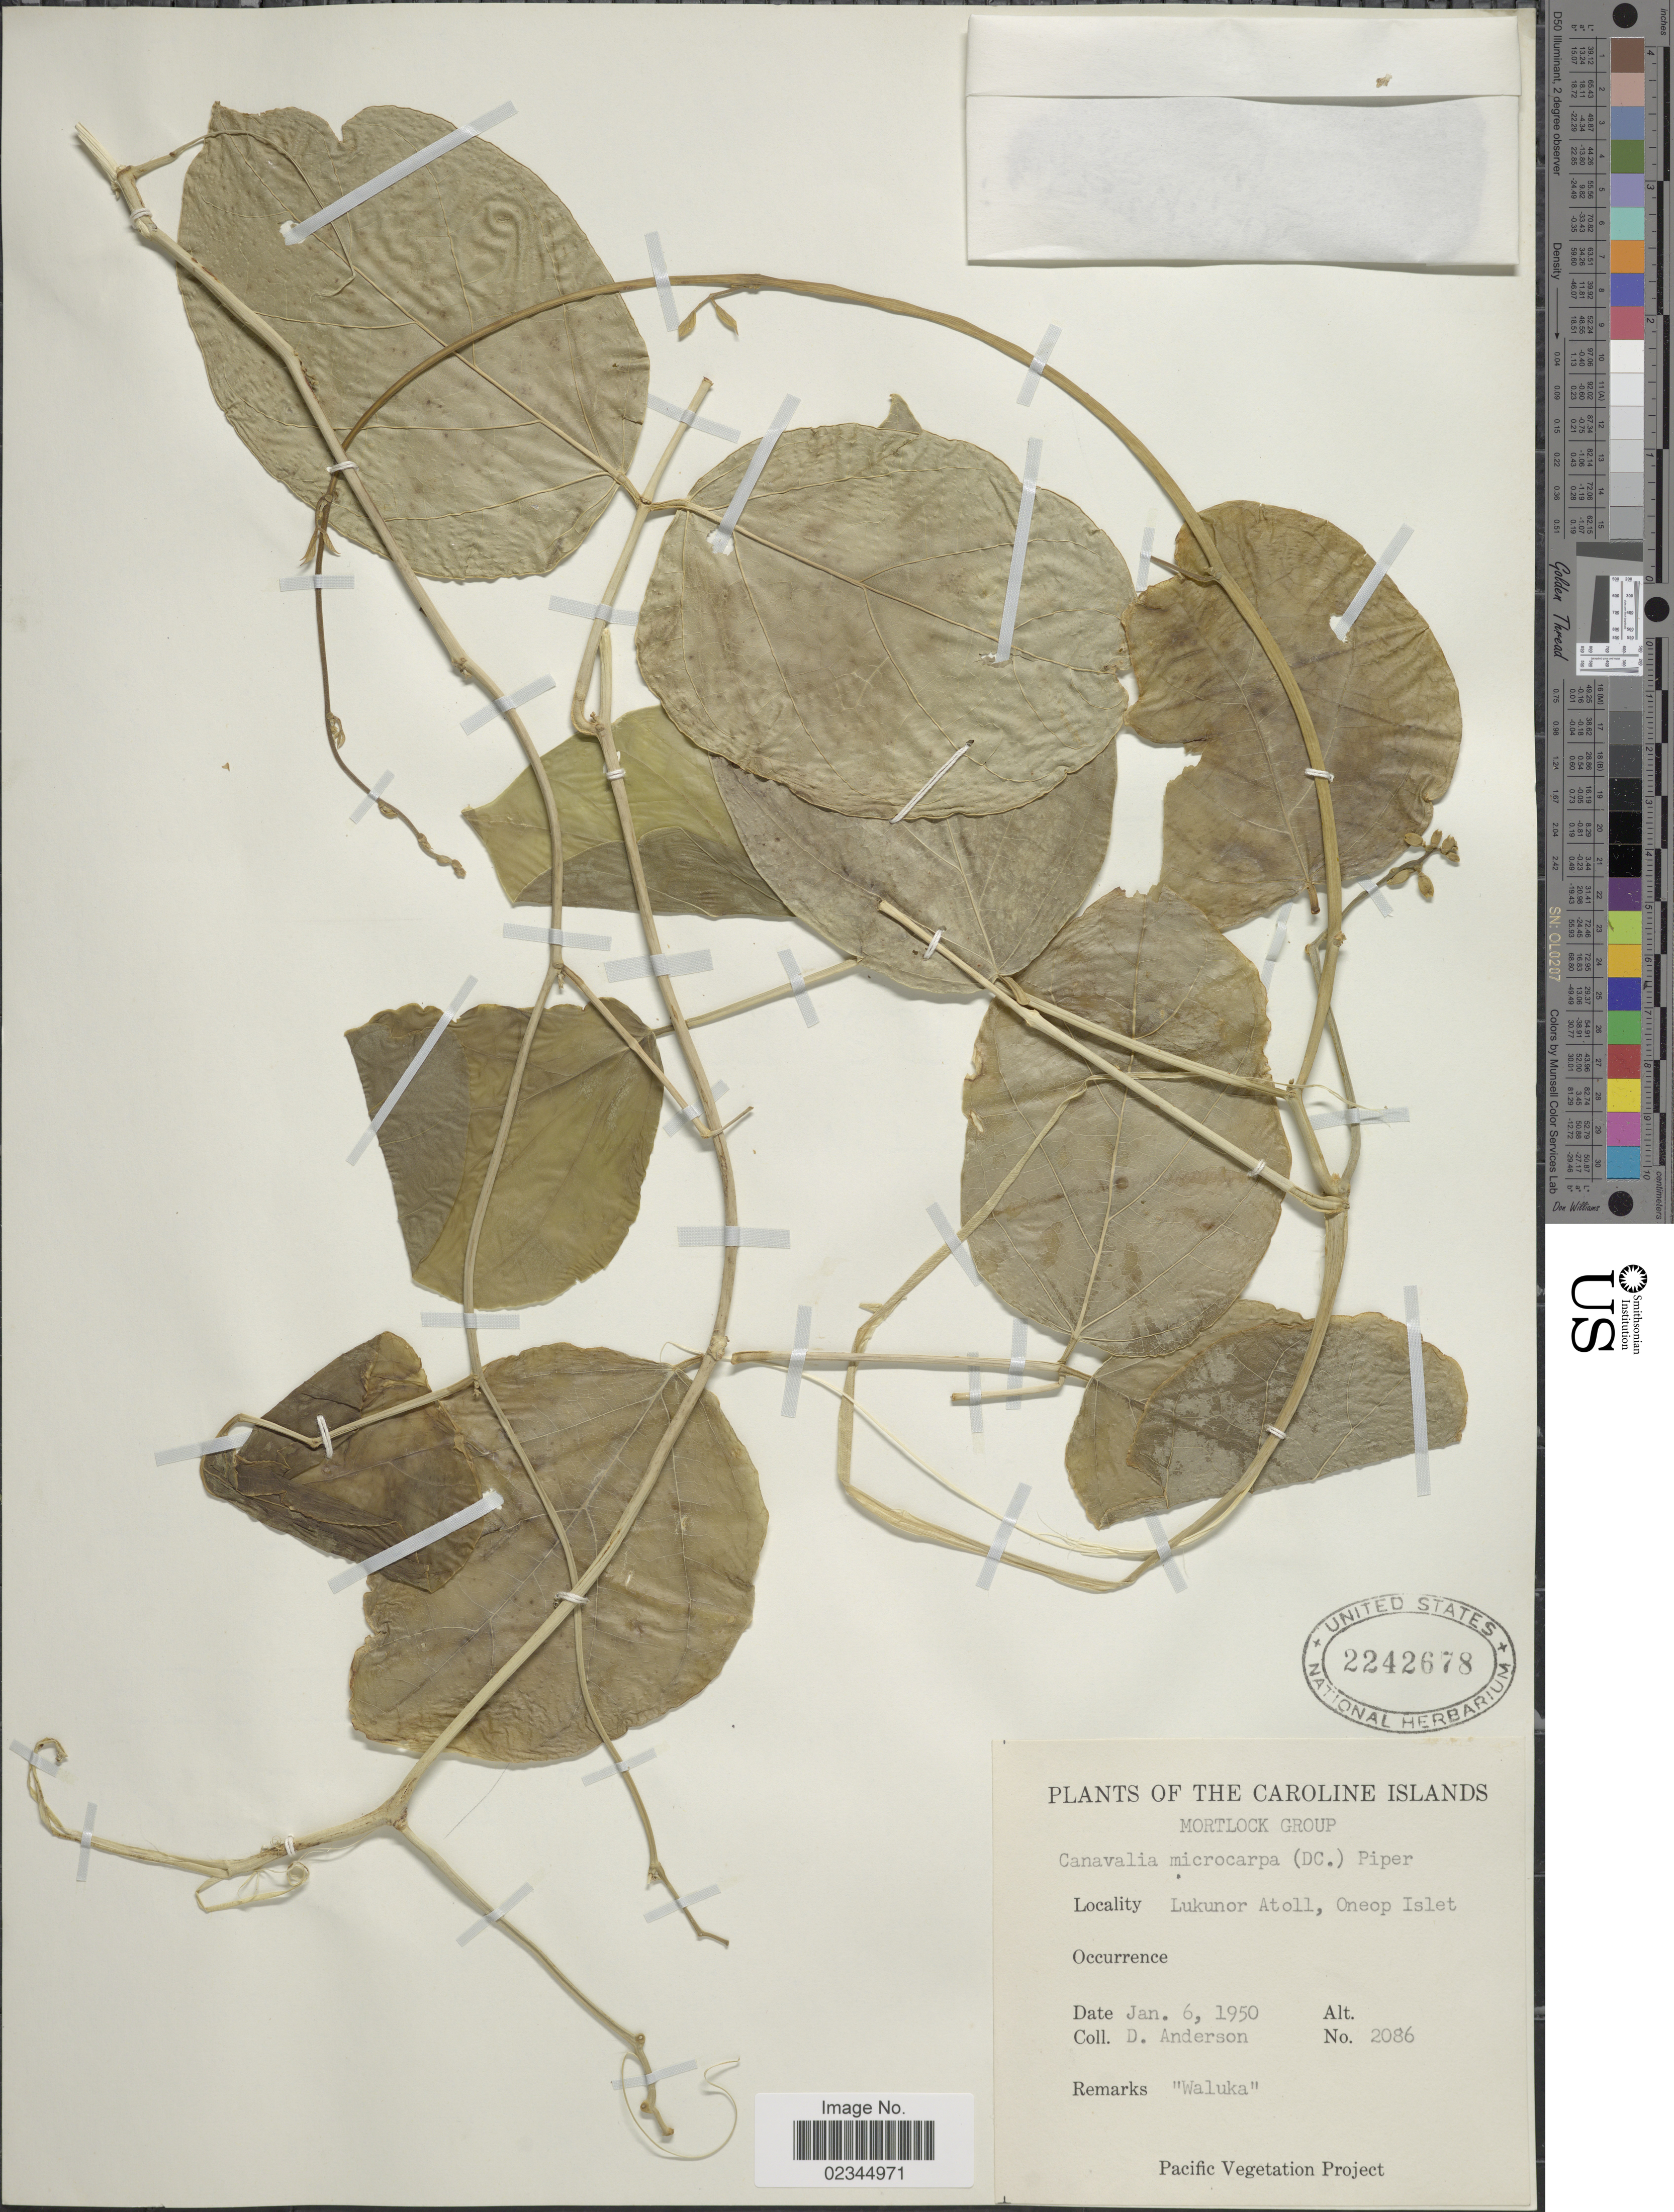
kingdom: Plantae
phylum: Tracheophyta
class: Magnoliopsida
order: Fabales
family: Fabaceae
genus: Canavalia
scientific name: Canavalia cathartica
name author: Thouars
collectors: D. Anderson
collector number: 2086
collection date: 1950-01-06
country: Micronesia, Federated States of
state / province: Truk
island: Lukunor Atoll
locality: Mortlock Group, Lukunor Atoll, Oneop Islet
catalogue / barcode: US 2242678